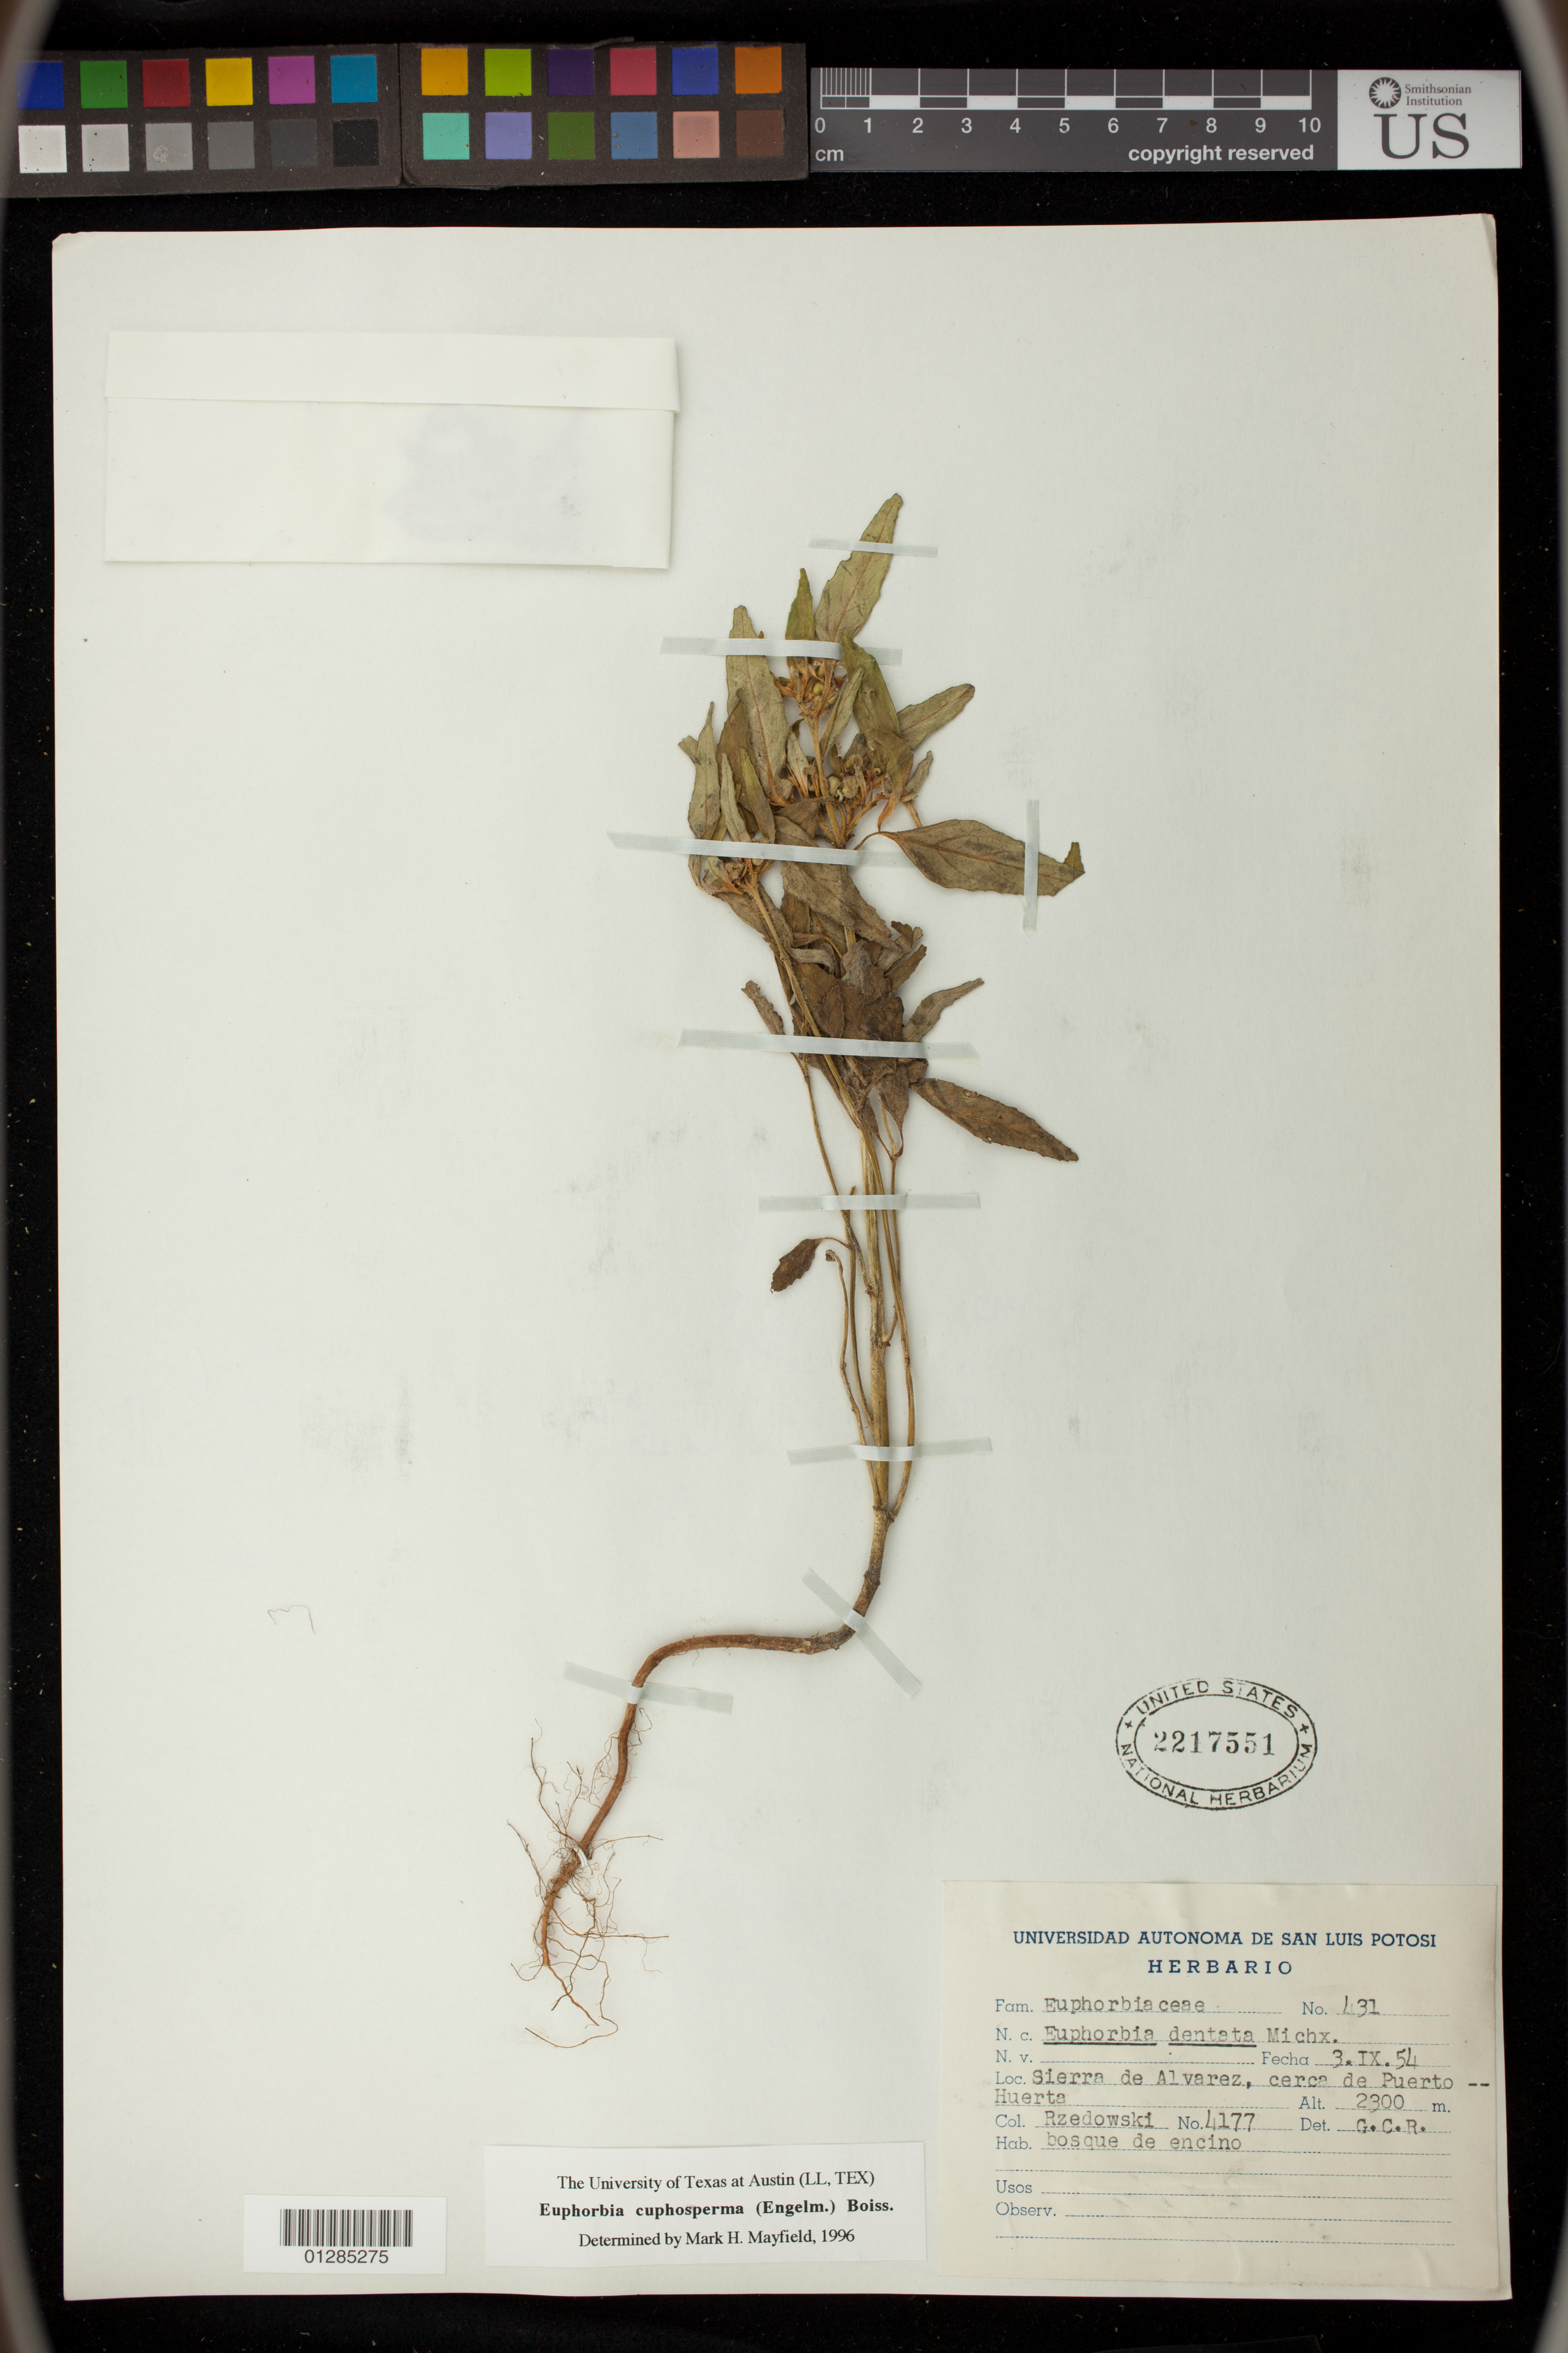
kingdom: Plantae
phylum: Tracheophyta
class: Magnoliopsida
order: Malpighiales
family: Euphorbiaceae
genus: Euphorbia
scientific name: Euphorbia cuphosperma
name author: (Engelm.) Boiss.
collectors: Rzedowski, --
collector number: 4177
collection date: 1954-09-03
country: Mexico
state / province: San Luis Potosi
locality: Sierra de Alvarez, cerca de Puerto Huerta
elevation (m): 2300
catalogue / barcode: US 2217551